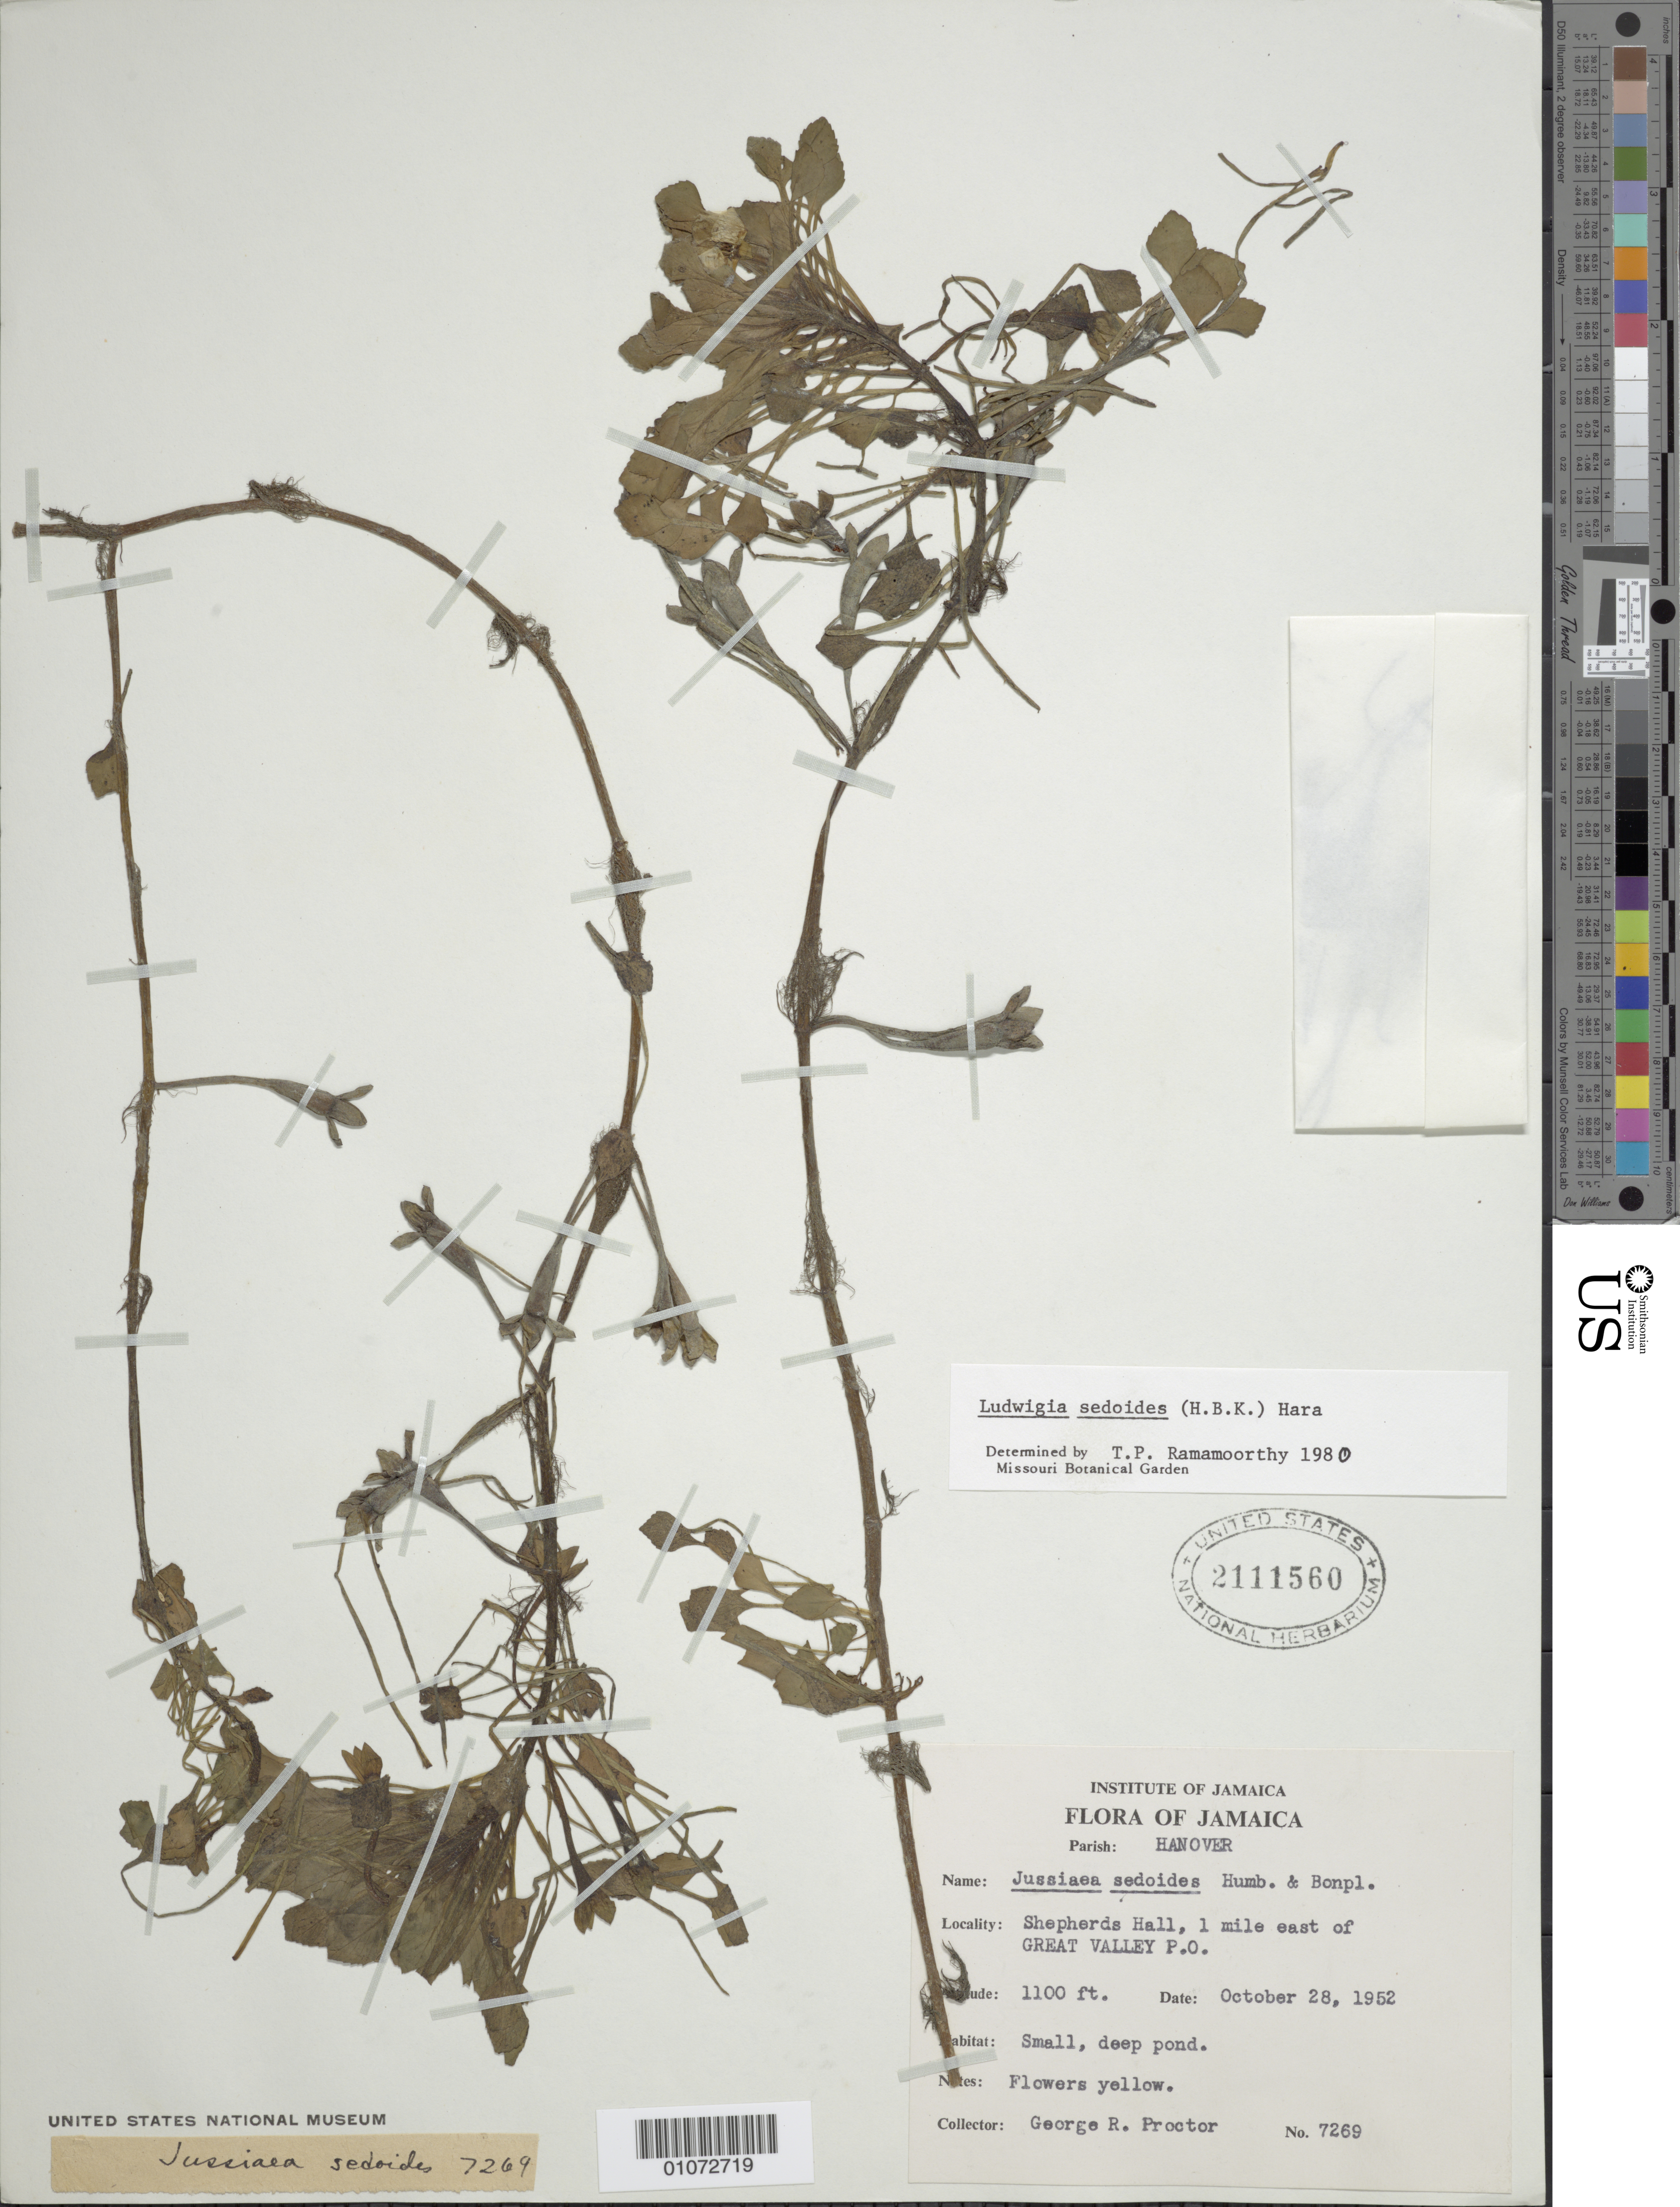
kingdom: Plantae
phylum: Tracheophyta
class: Magnoliopsida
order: Myrtales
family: Onagraceae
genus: Ludwigia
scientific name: Ludwigia sedoides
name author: (Humb. & Bonpl.) H. Hara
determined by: Ramamoorthy, T. P.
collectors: G. R. Proctor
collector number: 7269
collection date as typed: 28 Oct 1952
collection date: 1952-10-28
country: Jamaica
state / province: Hanover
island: Jamaica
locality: Shepherds Hall, 1 mile east of Great VAlley P.O. Small deep pond.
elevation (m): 335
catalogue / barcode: US 2111560